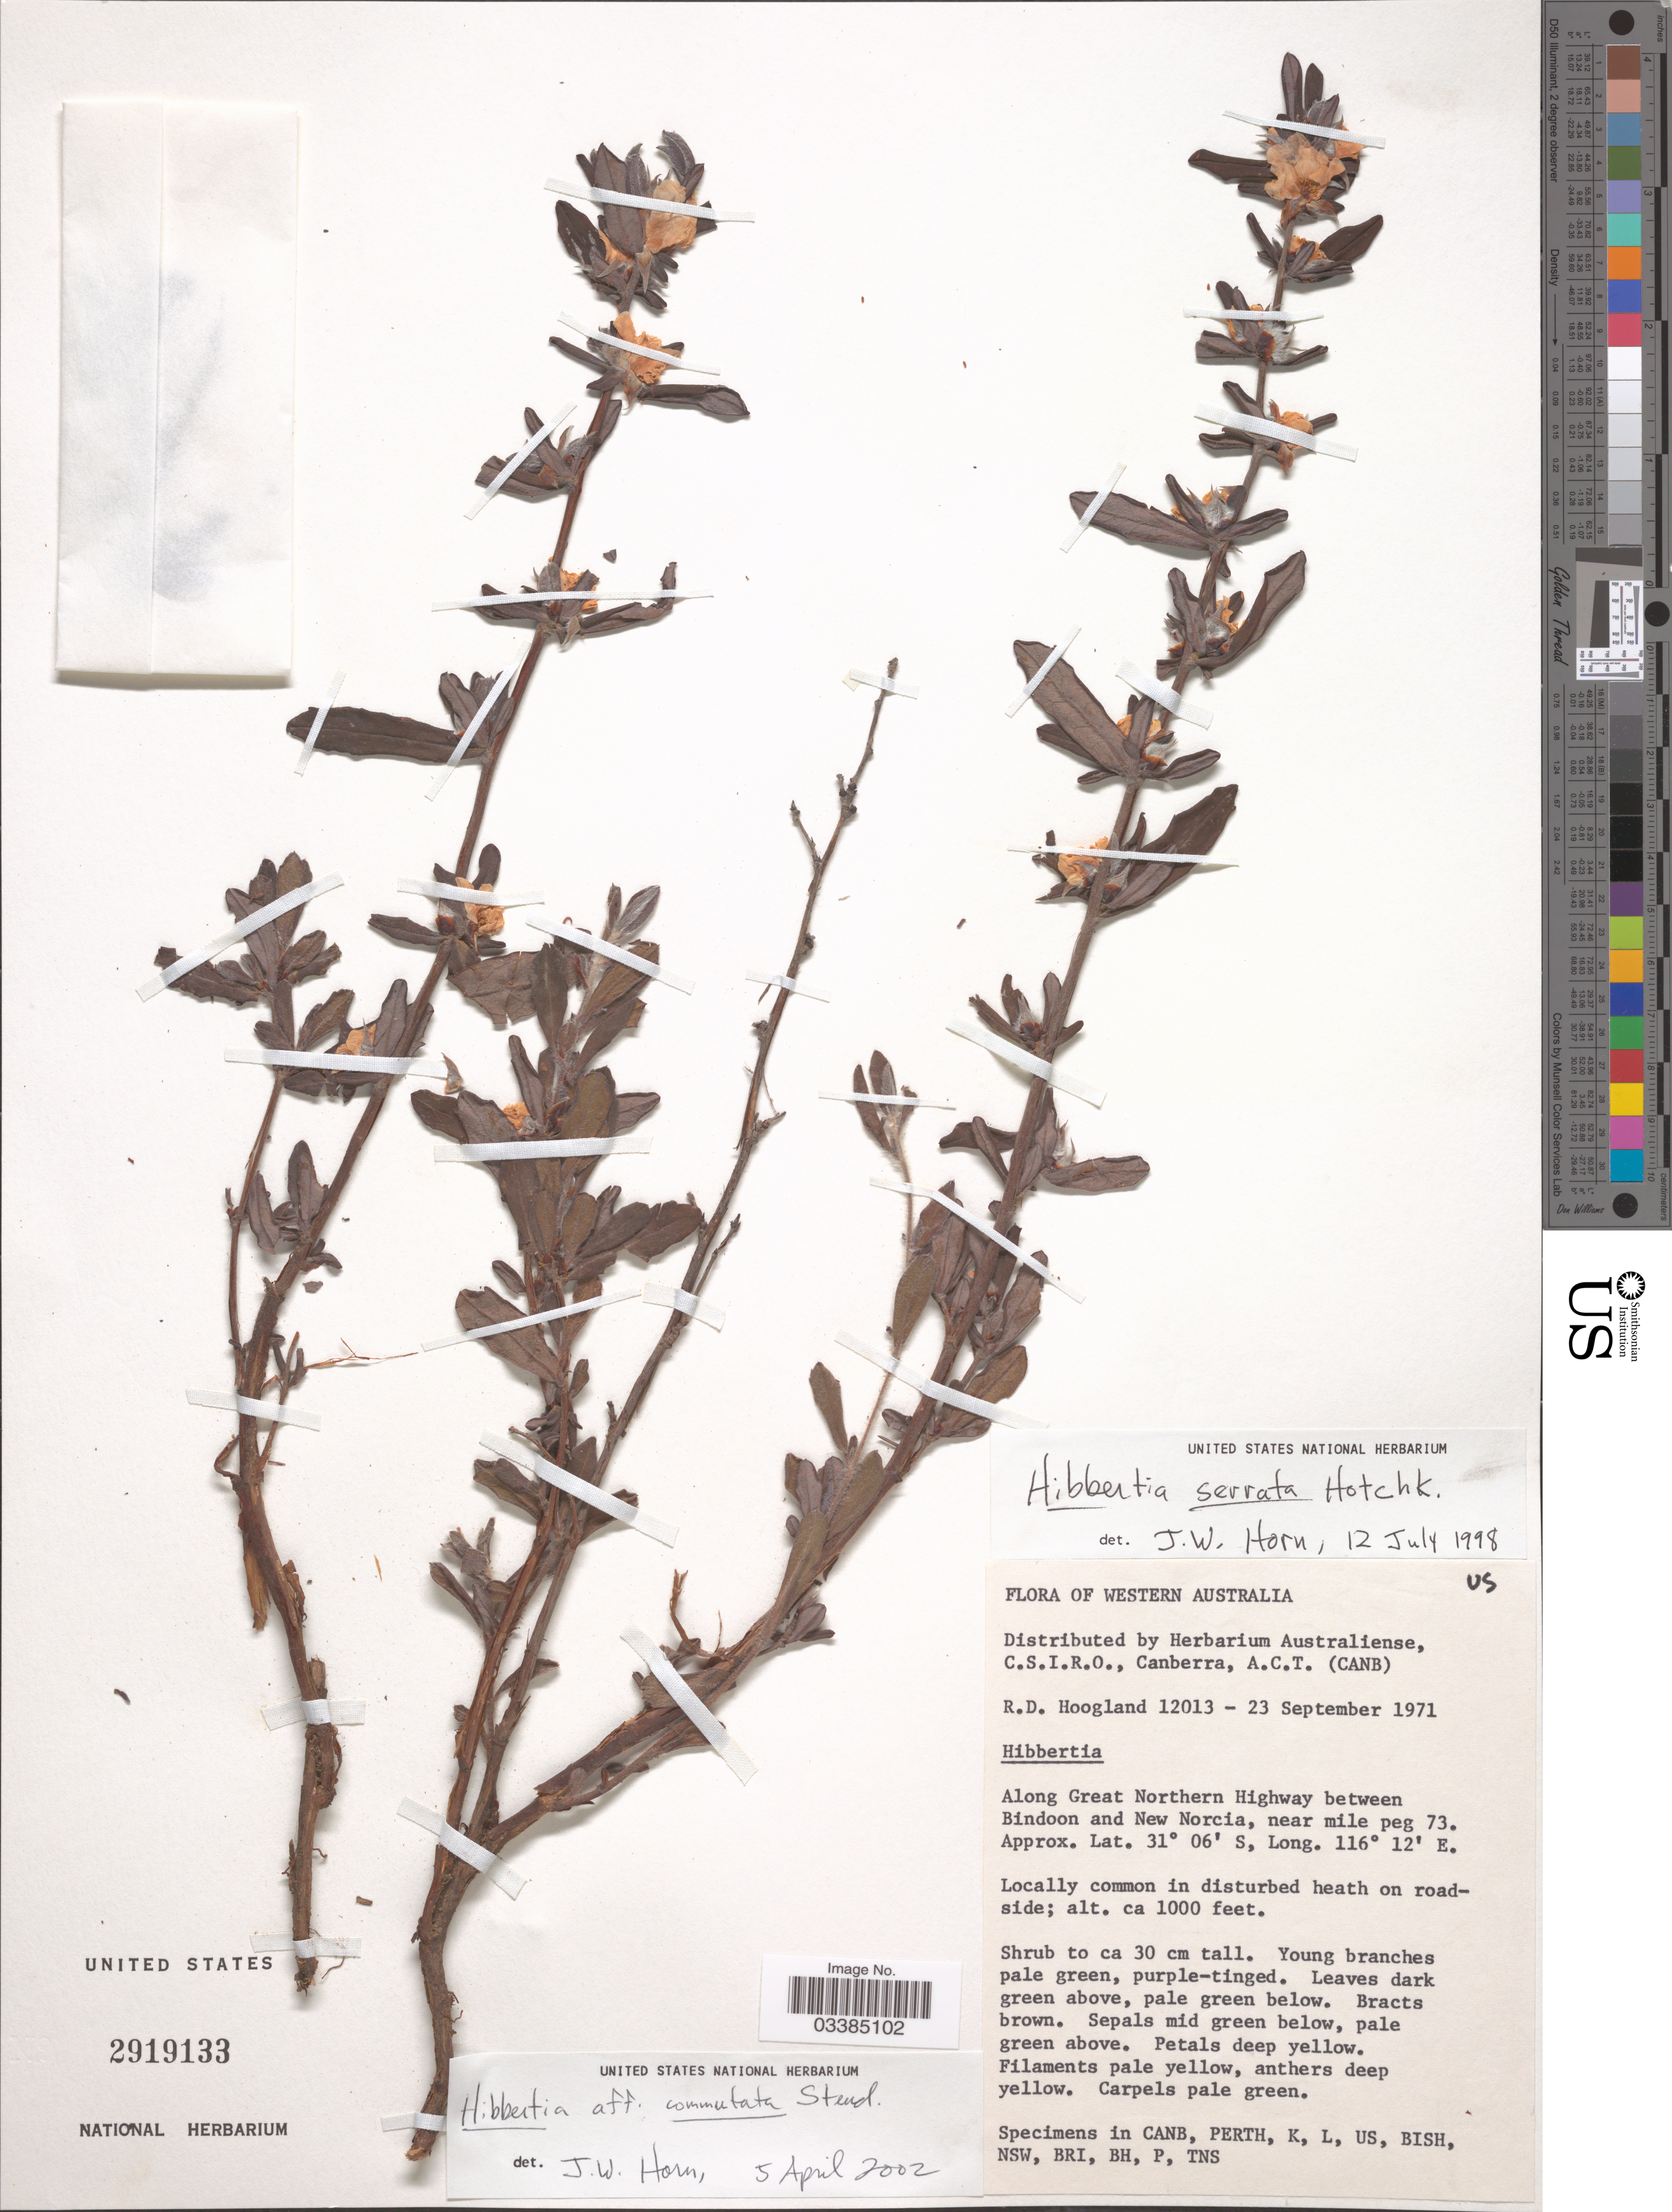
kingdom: Plantae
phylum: Tracheophyta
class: Magnoliopsida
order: Dilleniales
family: Dilleniaceae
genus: Hibbertia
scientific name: Hibbertia serrata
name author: Hotchkiss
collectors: R. D. Hoogland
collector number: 12013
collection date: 1971-09-23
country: Australia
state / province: Western Australia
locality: Along Great Northern Highway between Bindoon and New Norcia, near mile peg 73.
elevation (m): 305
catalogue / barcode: US 2919133